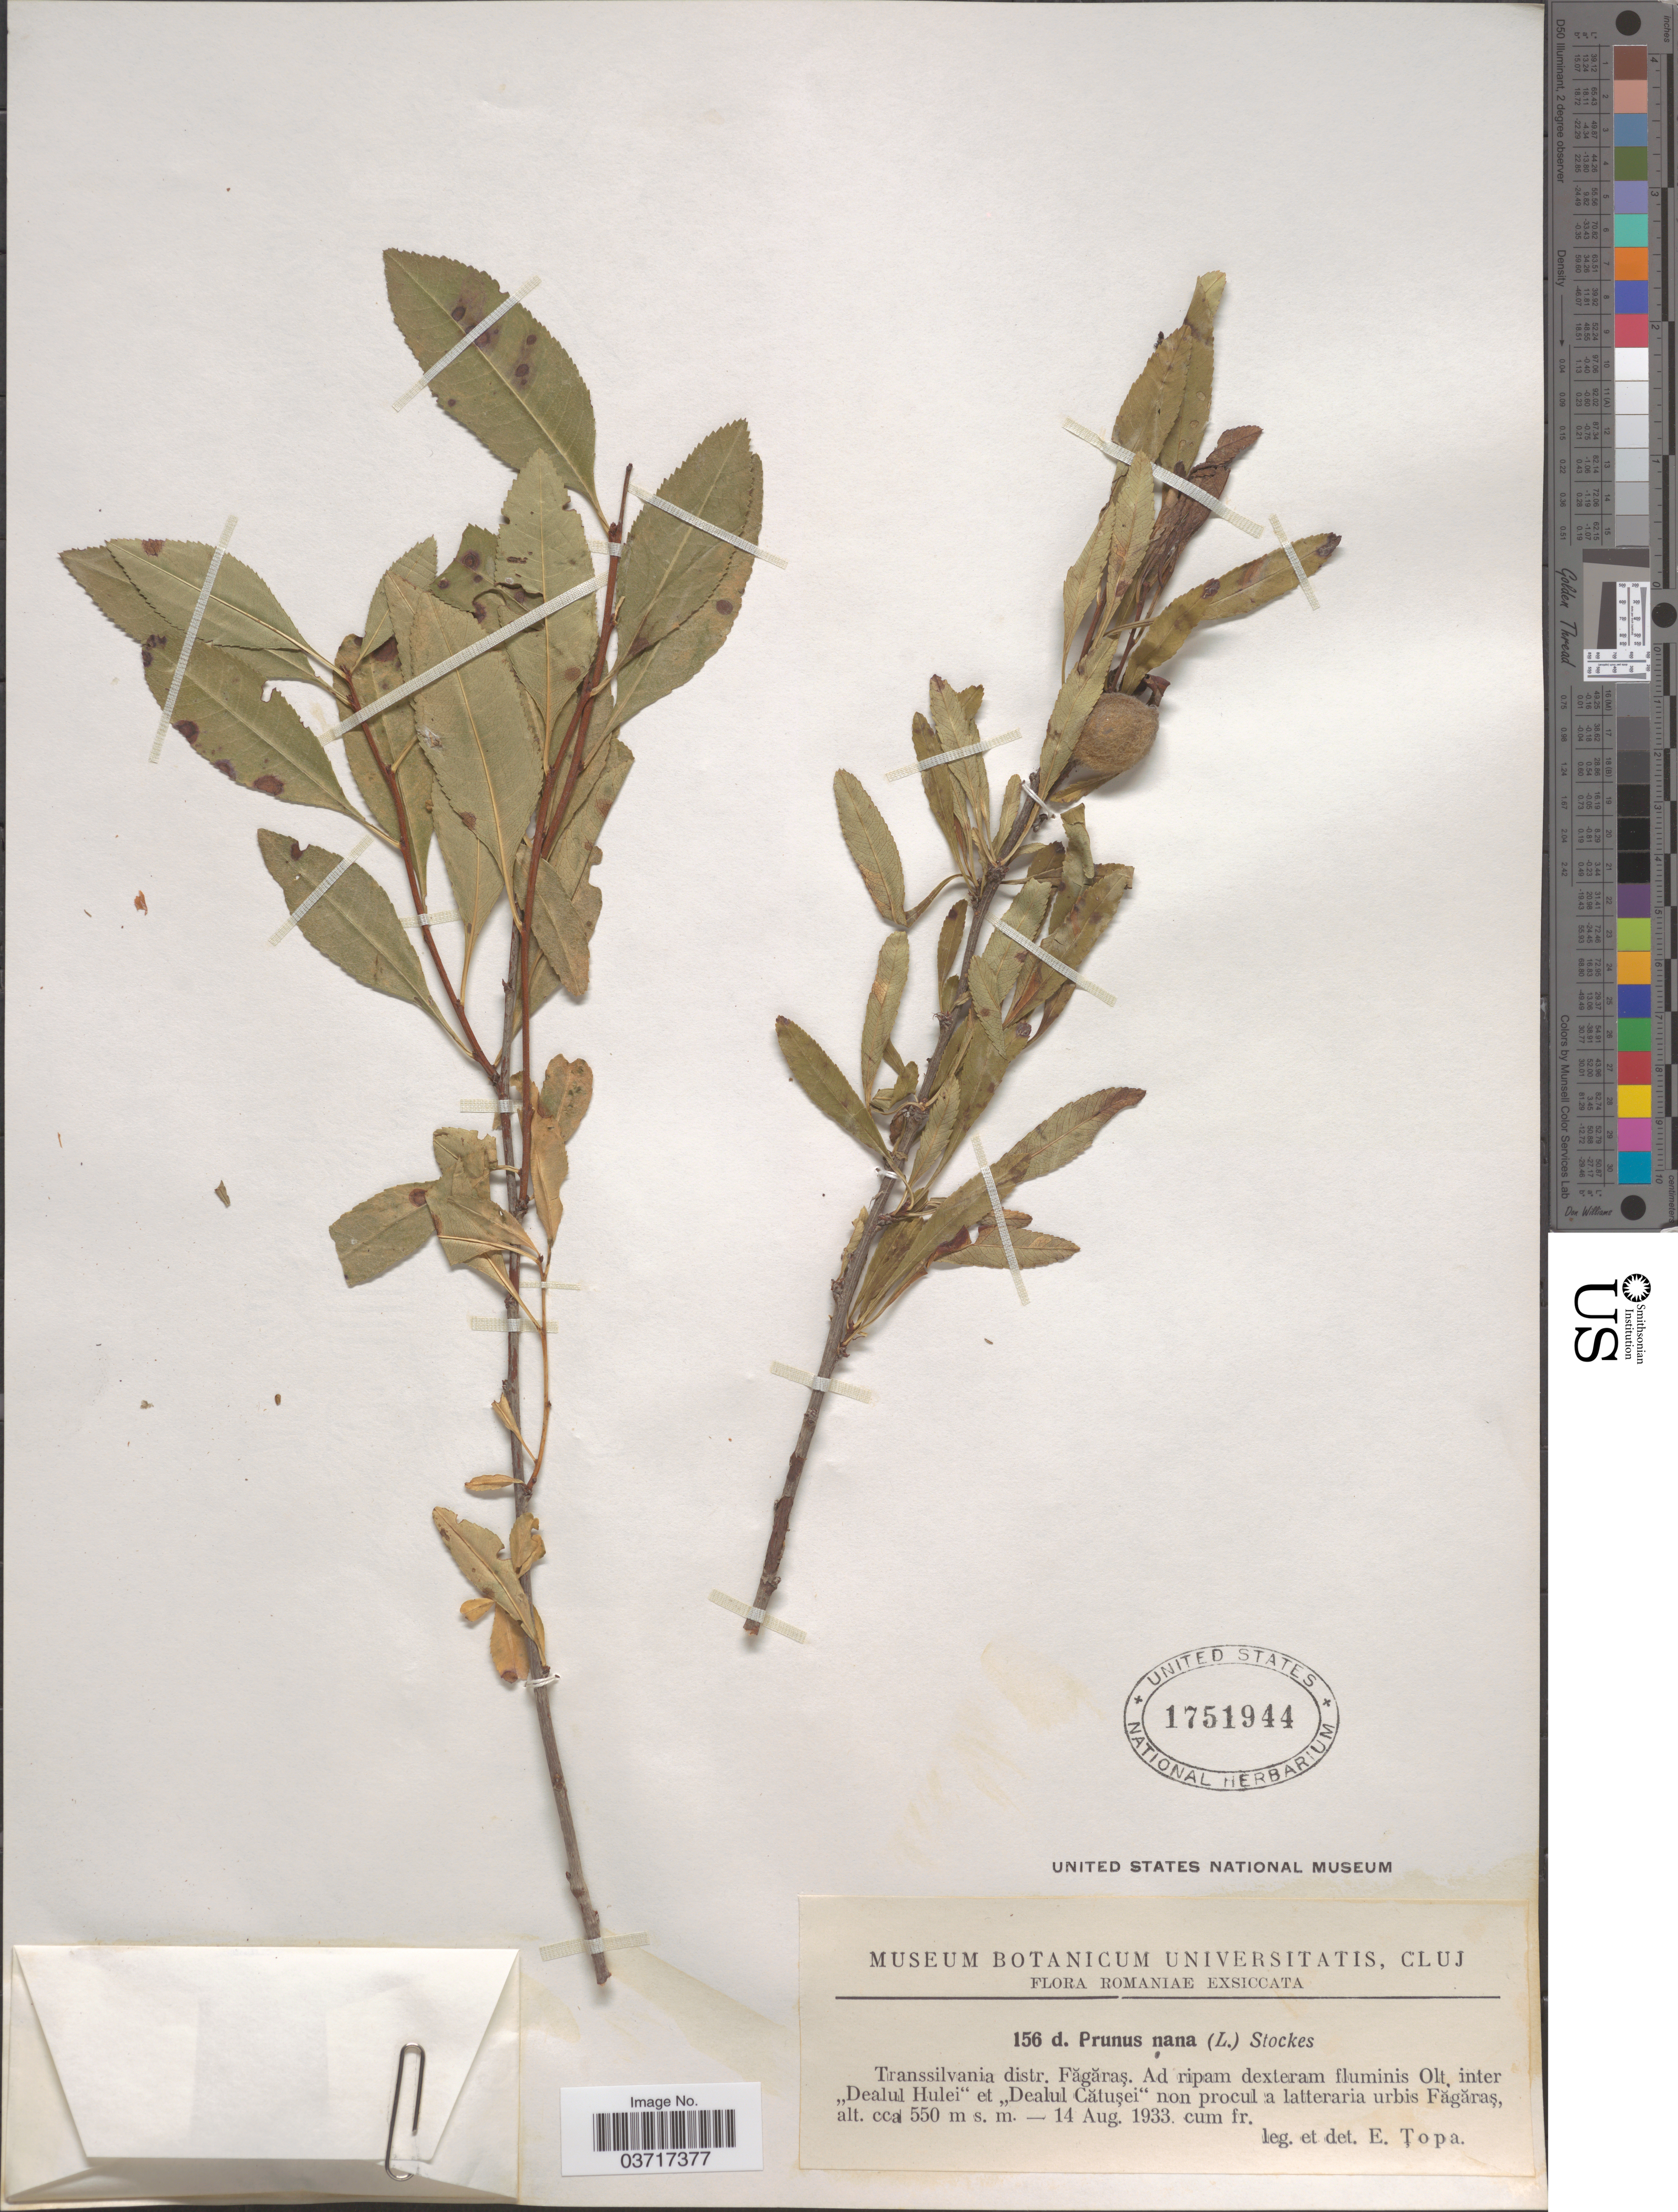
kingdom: Plantae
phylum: Tracheophyta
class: Magnoliopsida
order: Rosales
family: Rosaceae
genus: Prunus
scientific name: Prunus nana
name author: (L.) Stokes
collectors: E. Topa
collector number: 156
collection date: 1933-08-14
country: Romania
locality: Transsilvania, distr. Fâgâraş. Ad ripam dexteram fluminis Olt, inter ,,Dealul Hulei' et,, Dealul Câtuşei' non procul a latteraria urbis Fâgâraş.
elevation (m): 550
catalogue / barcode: US 1751944